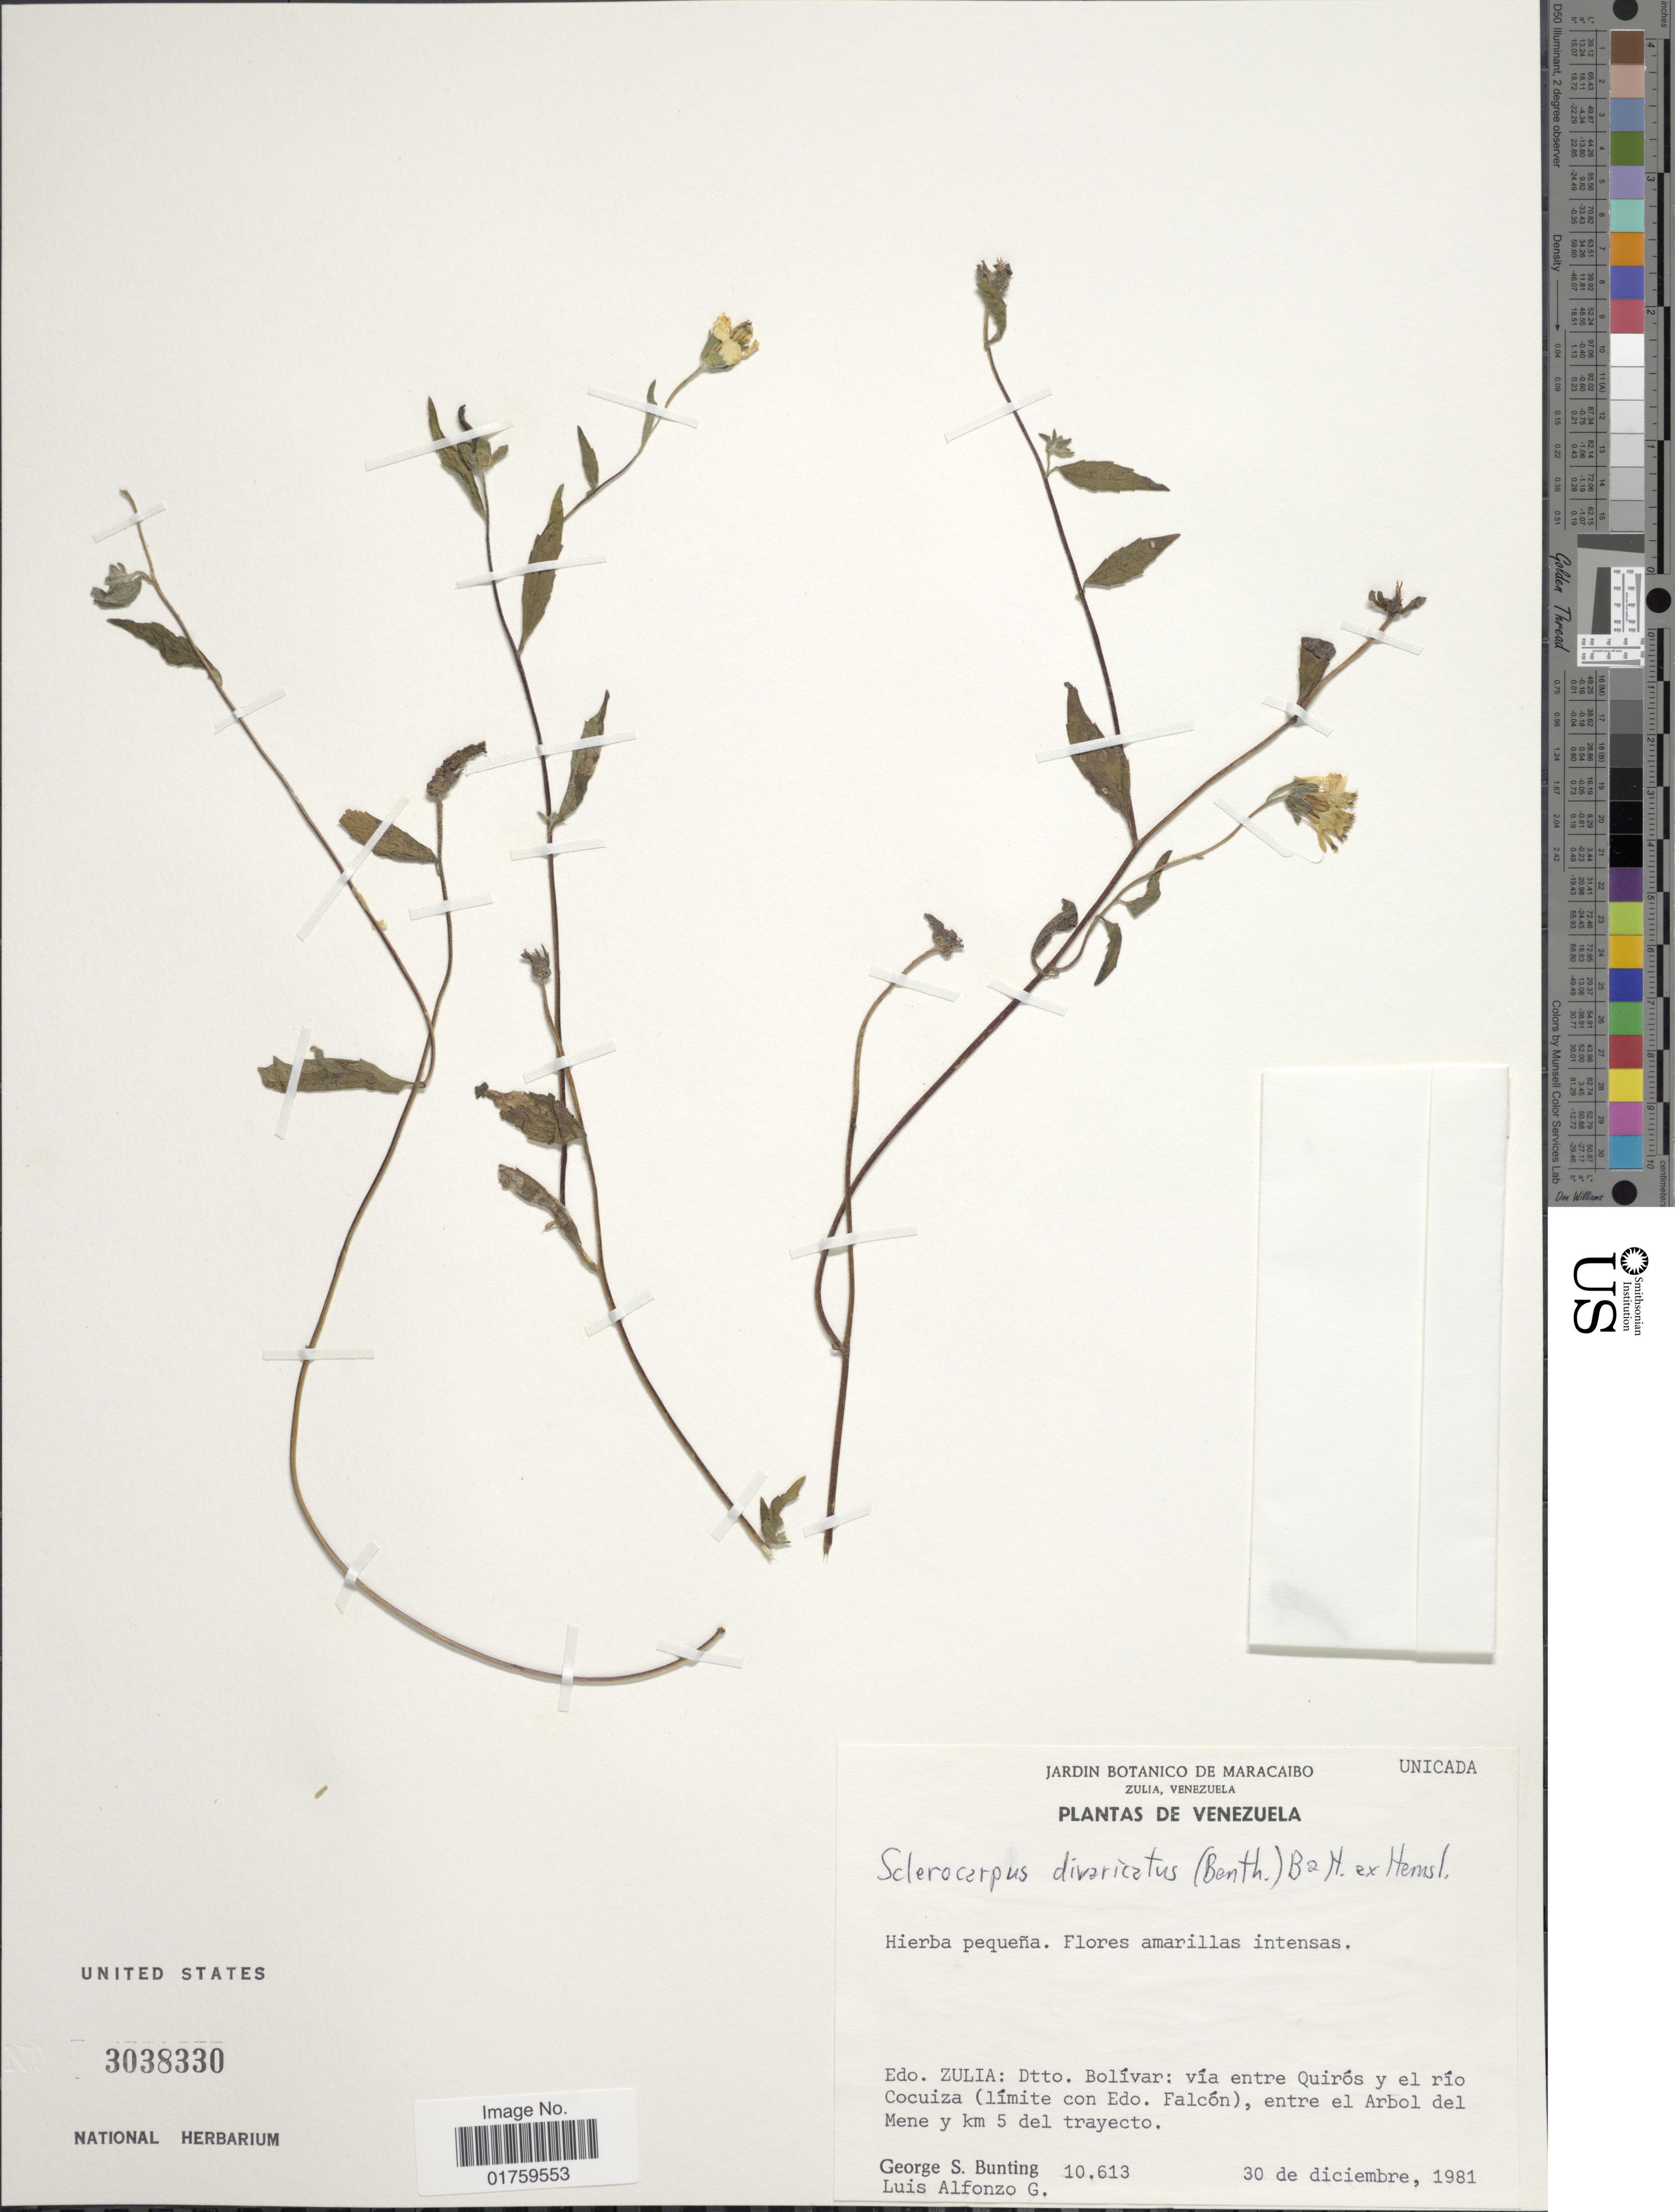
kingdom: Plantae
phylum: Tracheophyta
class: Magnoliopsida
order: Asterales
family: Asteraceae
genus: Sclerocarpus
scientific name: Sclerocarpus divaricatus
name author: (Benth.) Benth. & Hook. f. ex Hemsl.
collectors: G. S. Bunting & L. Alfonzo G.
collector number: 10613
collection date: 1981-12-30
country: Venezuela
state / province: Zulia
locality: Edo. Zulia: Dtto. Bolivar: via entre Quiros y el rio Cocuiza (limite con Edo. Falcon), entre el Arbol del Mene y km 5 del trayecto.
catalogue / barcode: US 3038330